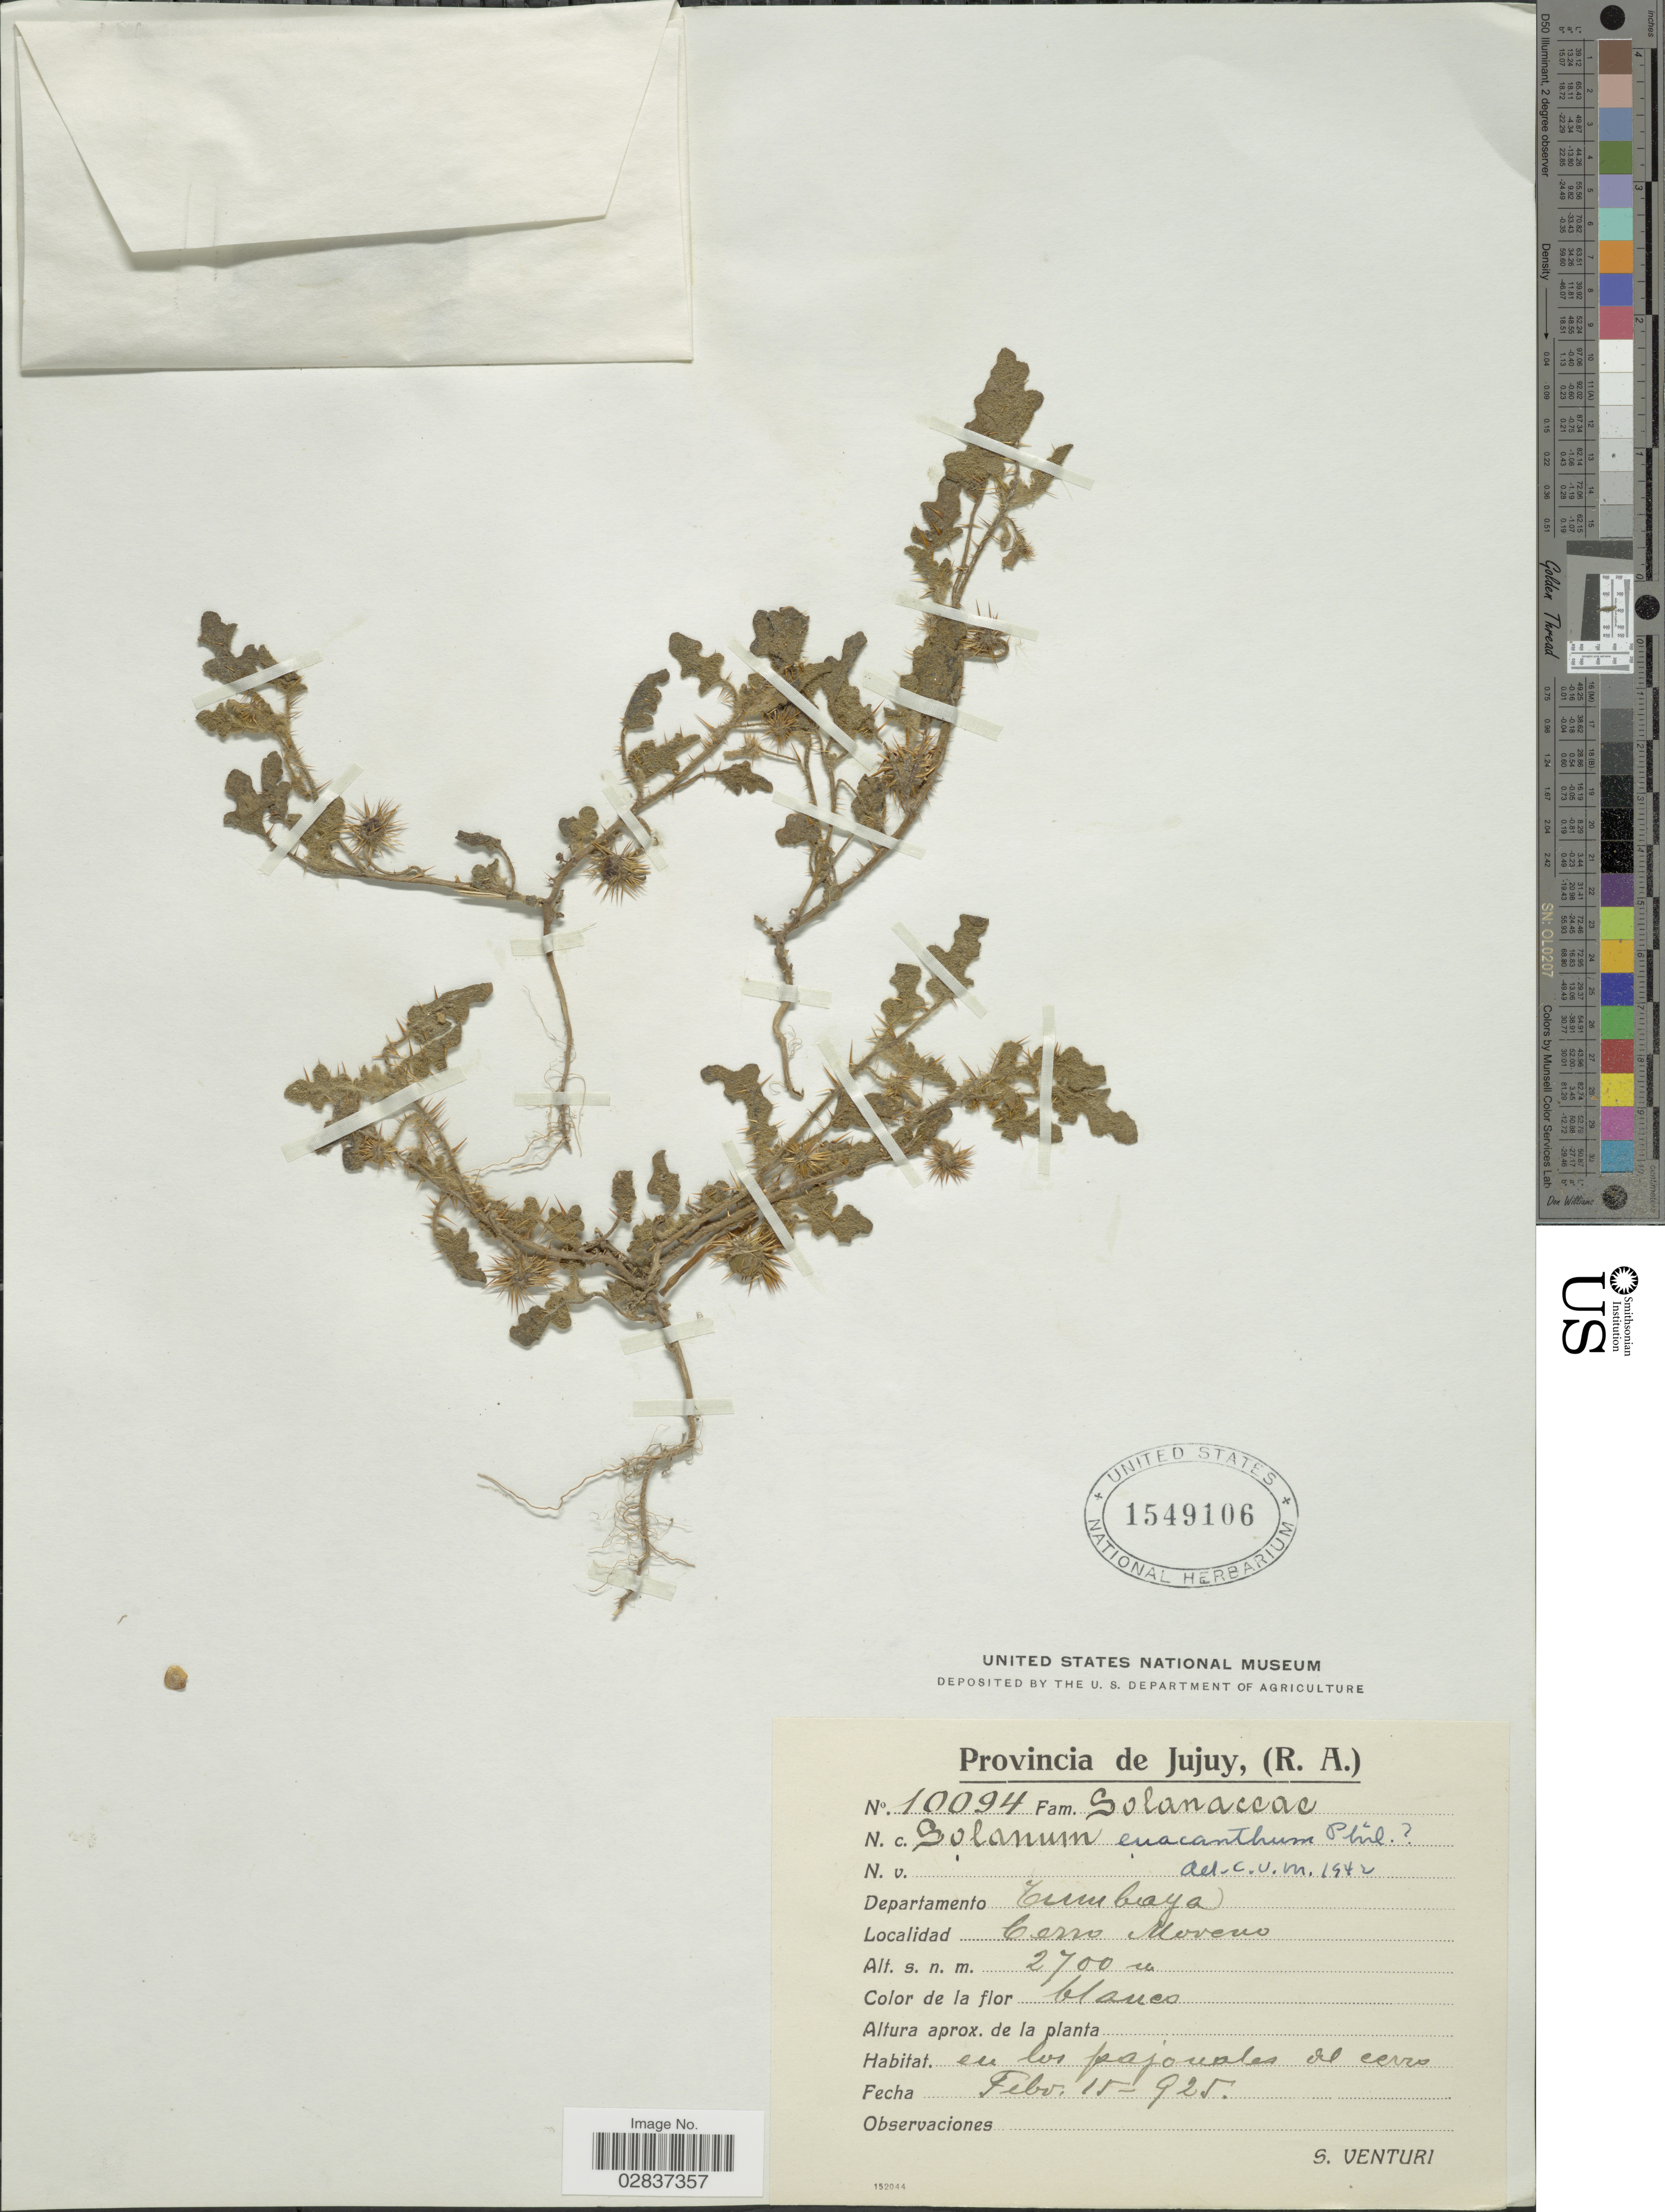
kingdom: Plantae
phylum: Tracheophyta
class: Magnoliopsida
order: Solanales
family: Solanaceae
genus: Solanum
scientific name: Solanum euacanthum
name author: Phil.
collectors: S. Venturi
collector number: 10094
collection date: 1925-02-15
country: Argentina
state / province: Jujuy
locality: Departamento Tumbaya, Cerro Moreno.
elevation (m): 2700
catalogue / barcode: US 1549106